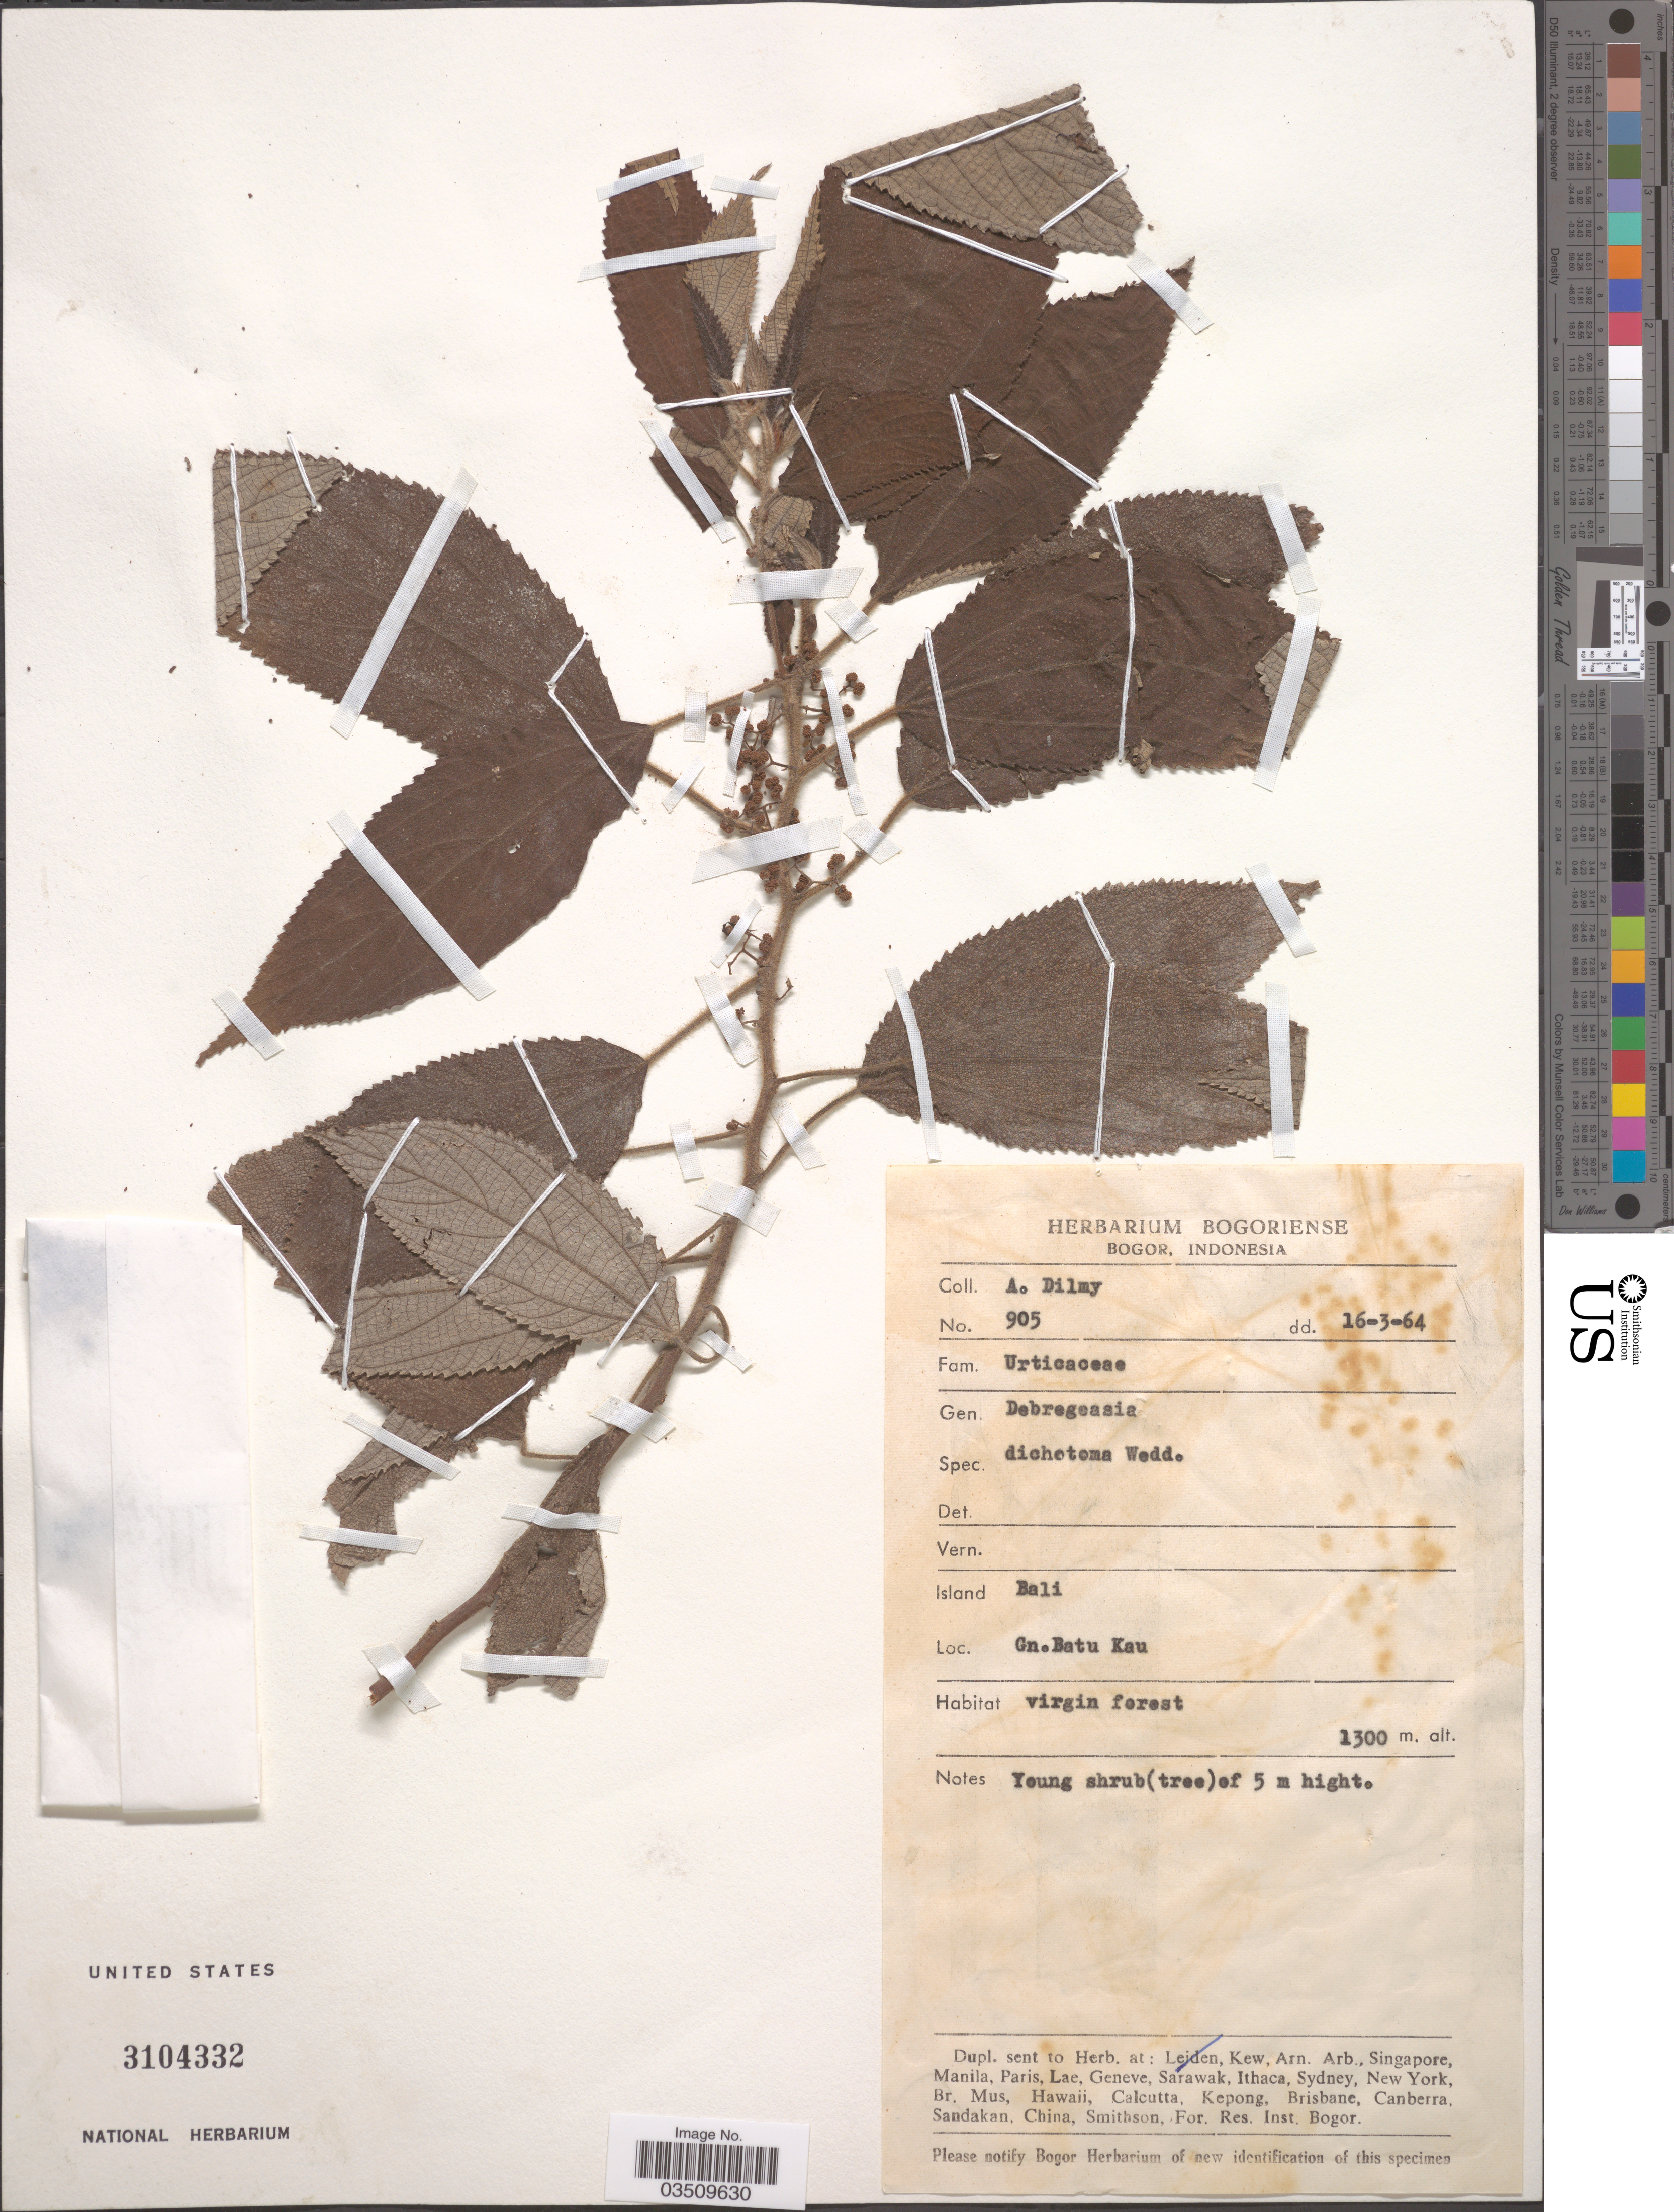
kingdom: Plantae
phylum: Tracheophyta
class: Magnoliopsida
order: Rosales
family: Urticaceae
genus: Debregeasia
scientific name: Debregeasia sp.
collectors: A. Dilmy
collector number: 905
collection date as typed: Transcribed d/m/y: 16/3/64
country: Indonesia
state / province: Nusa Tenggara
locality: Island Bali, Gn. Batu Kau.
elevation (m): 1300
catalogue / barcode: US 3104332